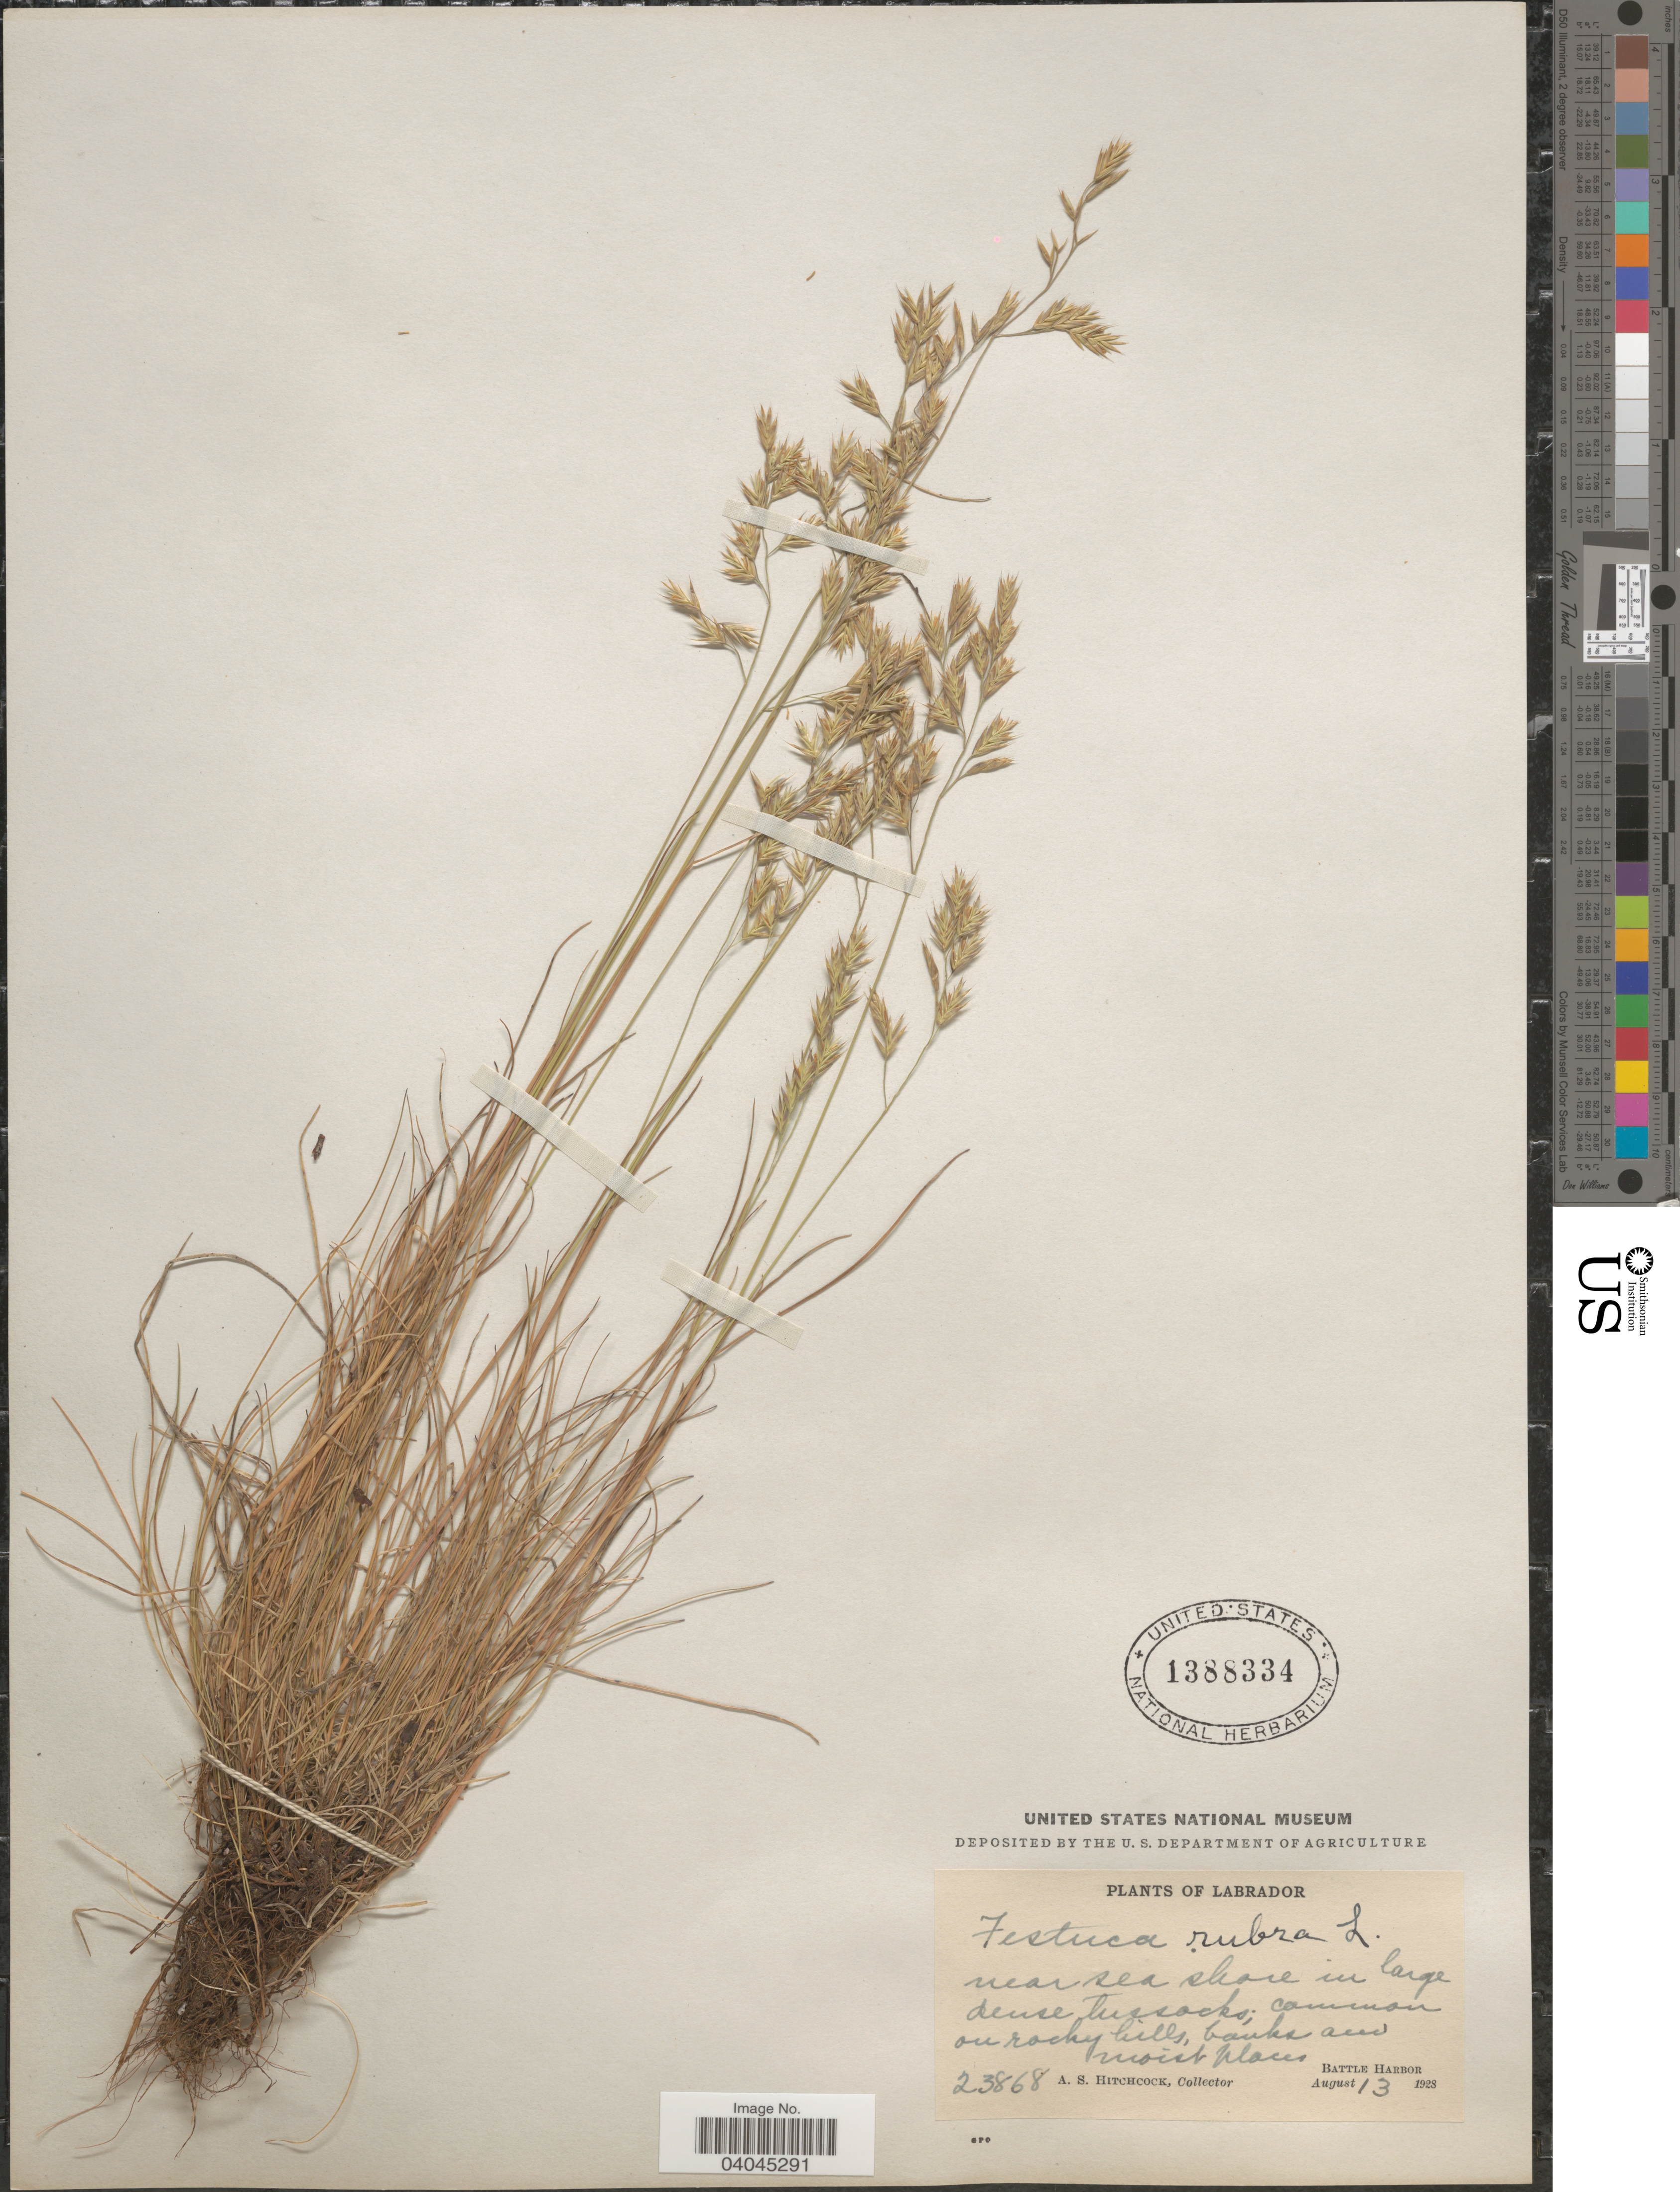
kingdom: Plantae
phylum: Tracheophyta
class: Liliopsida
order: Poales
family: Poaceae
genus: Festuca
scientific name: Festuca rubra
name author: L.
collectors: A. S. Hitchcock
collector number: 23868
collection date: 1928-08-13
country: Canada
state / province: Newfoundland and Labrador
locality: Labrador. Near sea shore in large dense tussocks; Battle Harbor.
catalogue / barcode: US 1388334